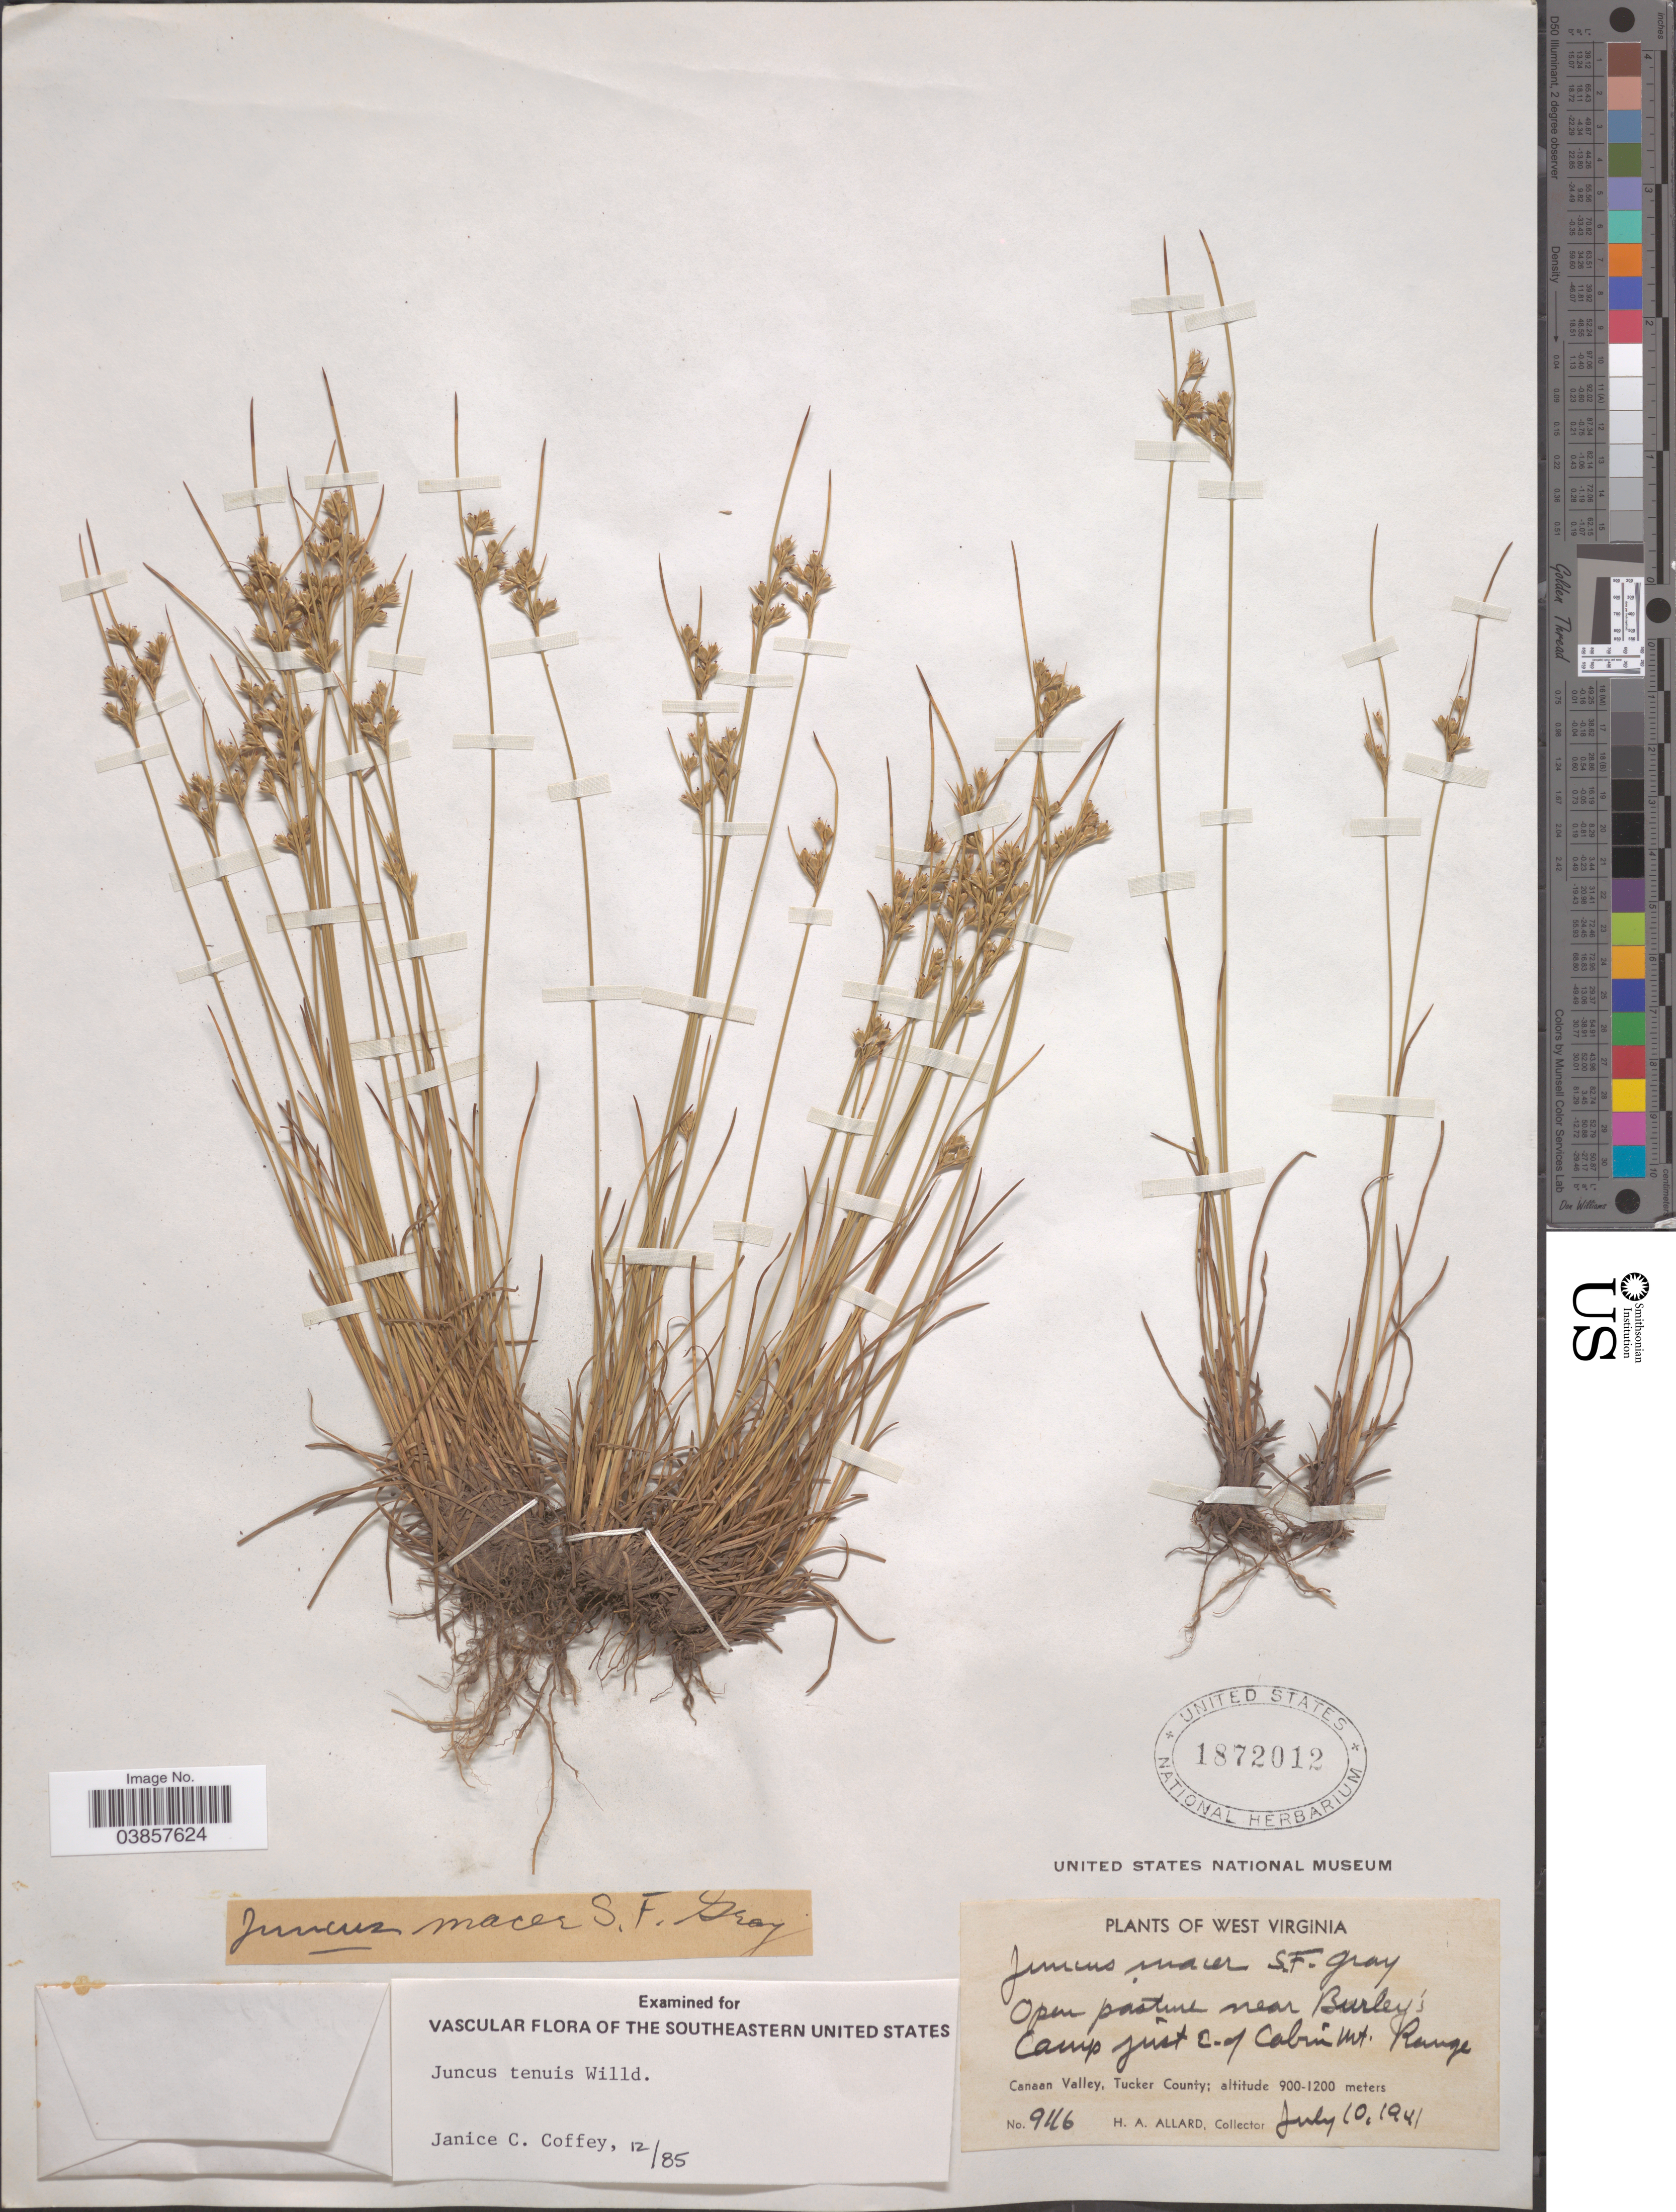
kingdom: Plantae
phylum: Tracheophyta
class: Liliopsida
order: Poales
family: Juncaceae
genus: Juncus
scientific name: Juncus tenuis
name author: Willd.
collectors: H. A. Allard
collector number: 9116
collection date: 1941-07-10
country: United States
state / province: West Virginia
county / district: Tucker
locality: Open pasture near Burley's Camp just E. of Cabin Mt. Range. Canaan Valley, Tucker County.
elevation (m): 900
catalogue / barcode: US 1872012